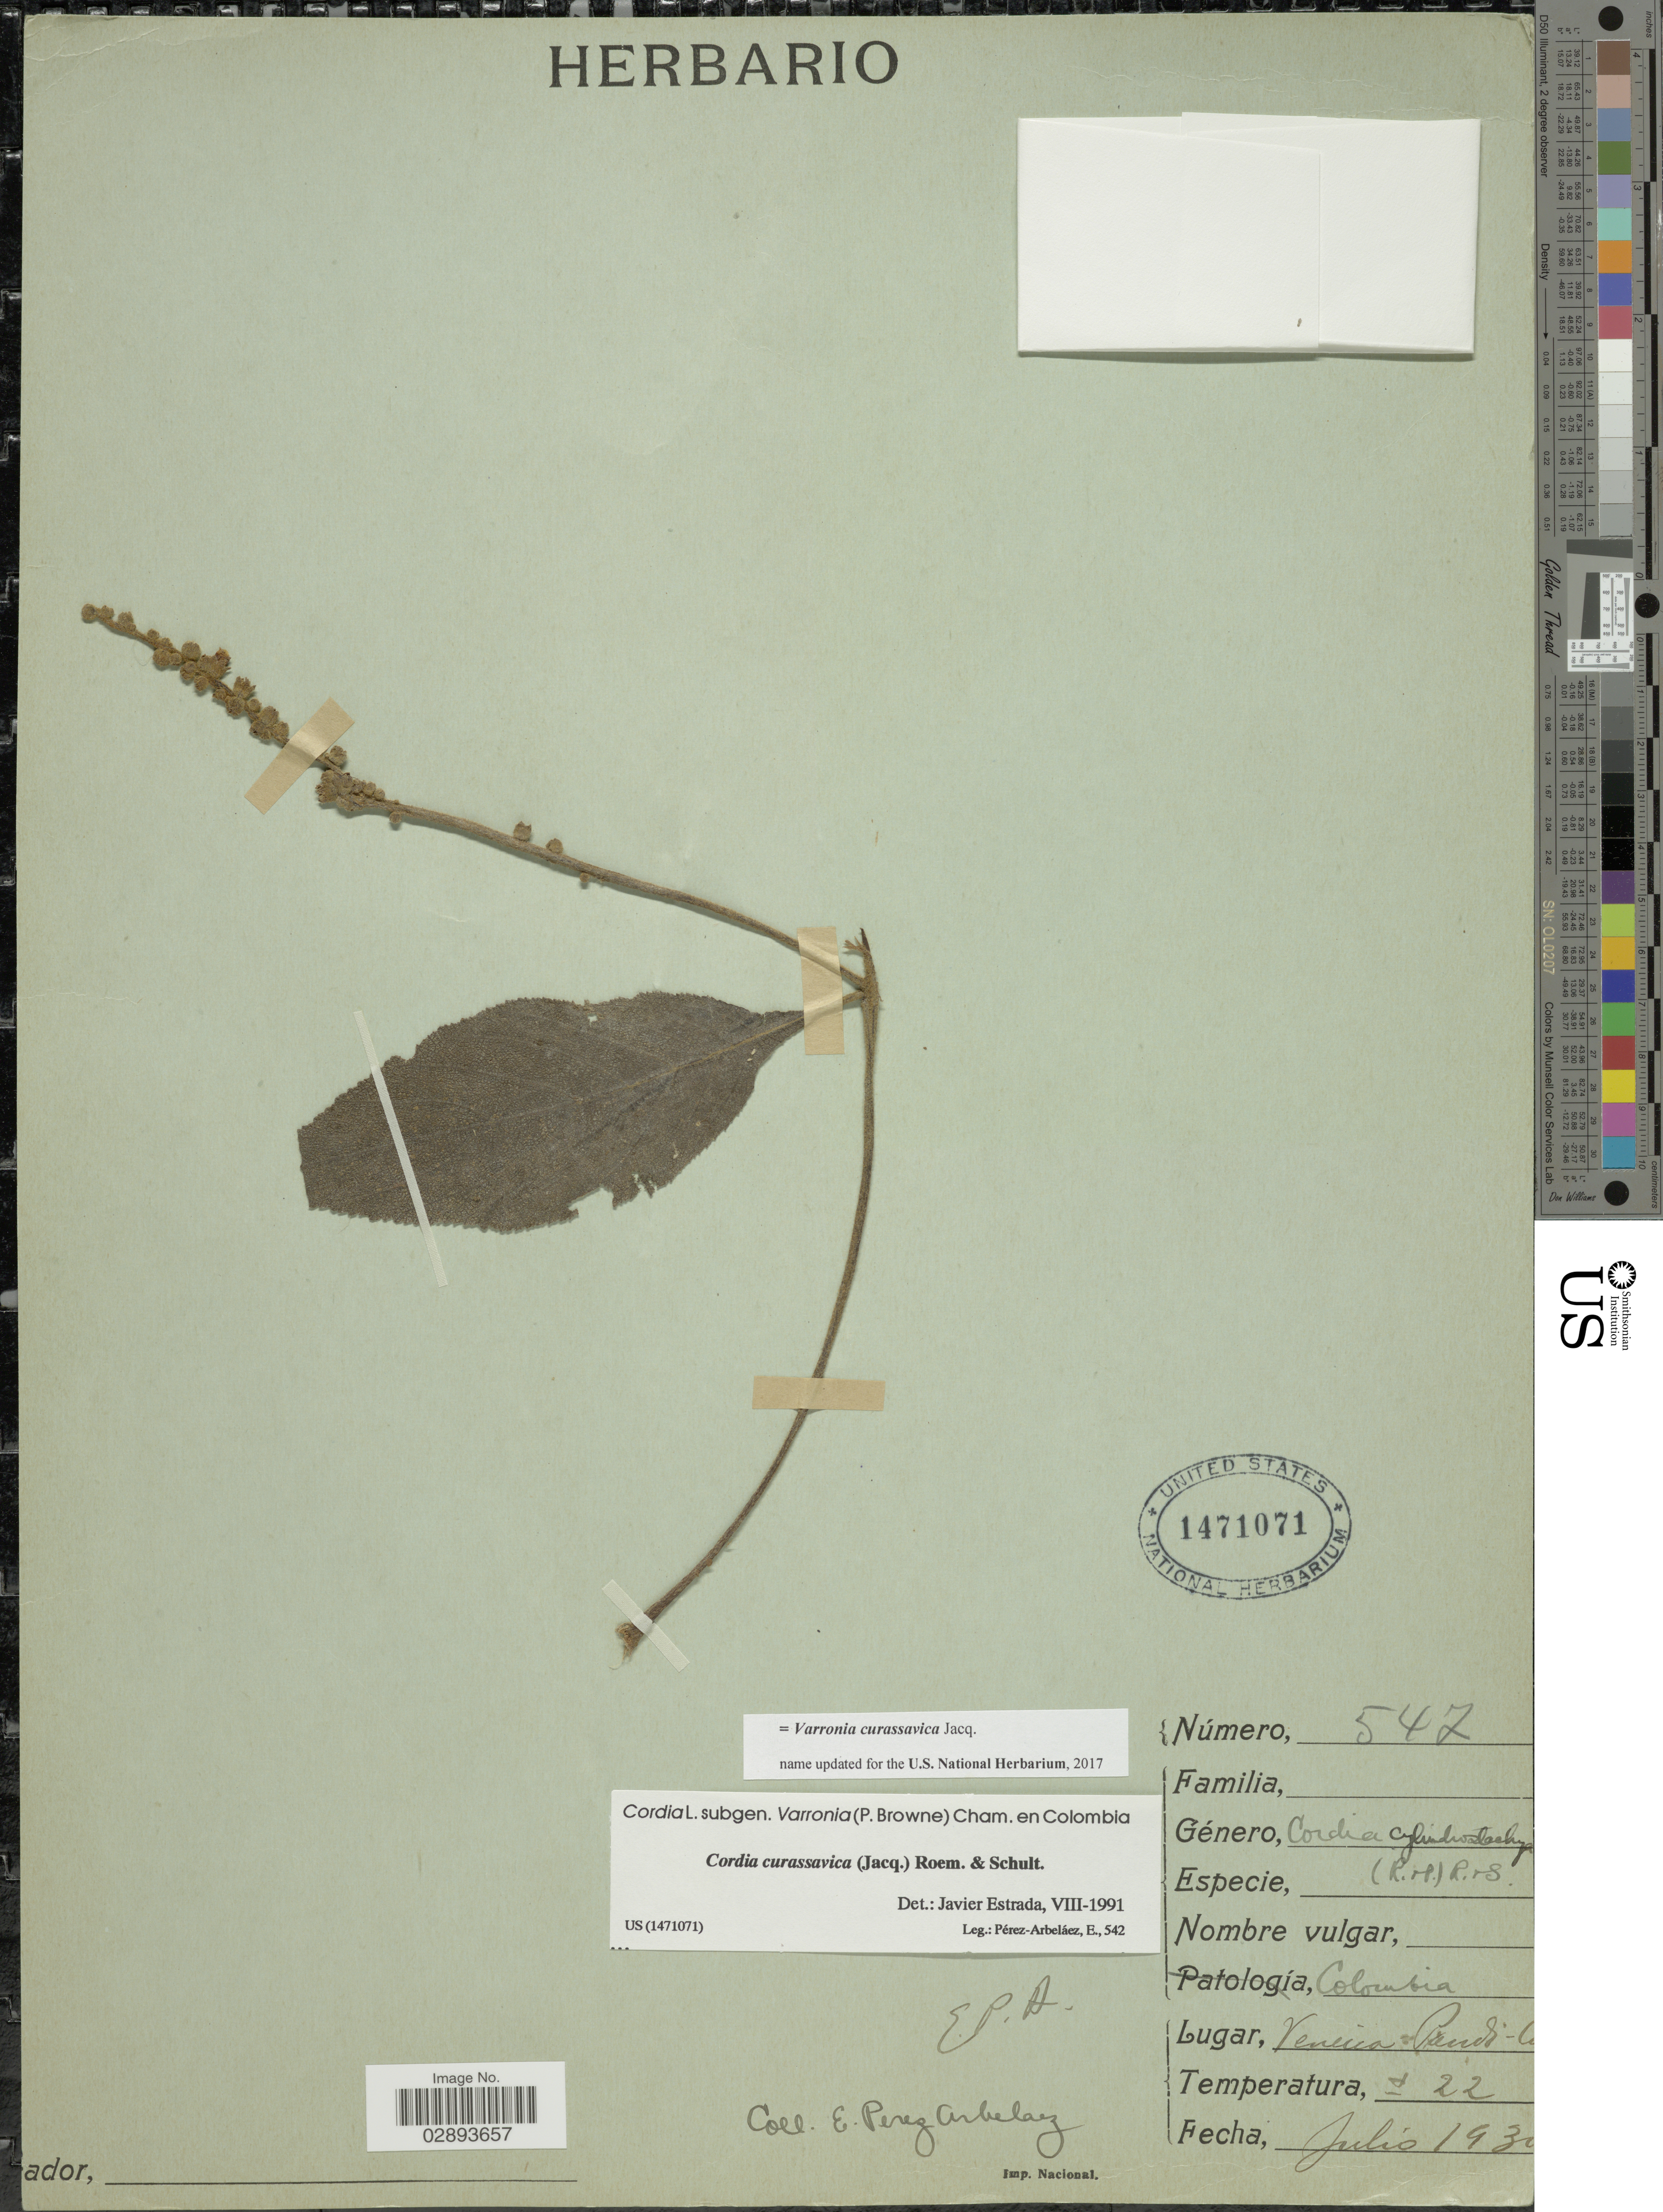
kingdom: Plantae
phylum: Tracheophyta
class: Magnoliopsida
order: Boraginales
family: Cordiaceae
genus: Varronia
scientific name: Varronia curassavica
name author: Jacq.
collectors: E. Pérez Arbeláez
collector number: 547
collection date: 1930-07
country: Colombia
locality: Venecia Pandi [illegible text].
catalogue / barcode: US 1471071